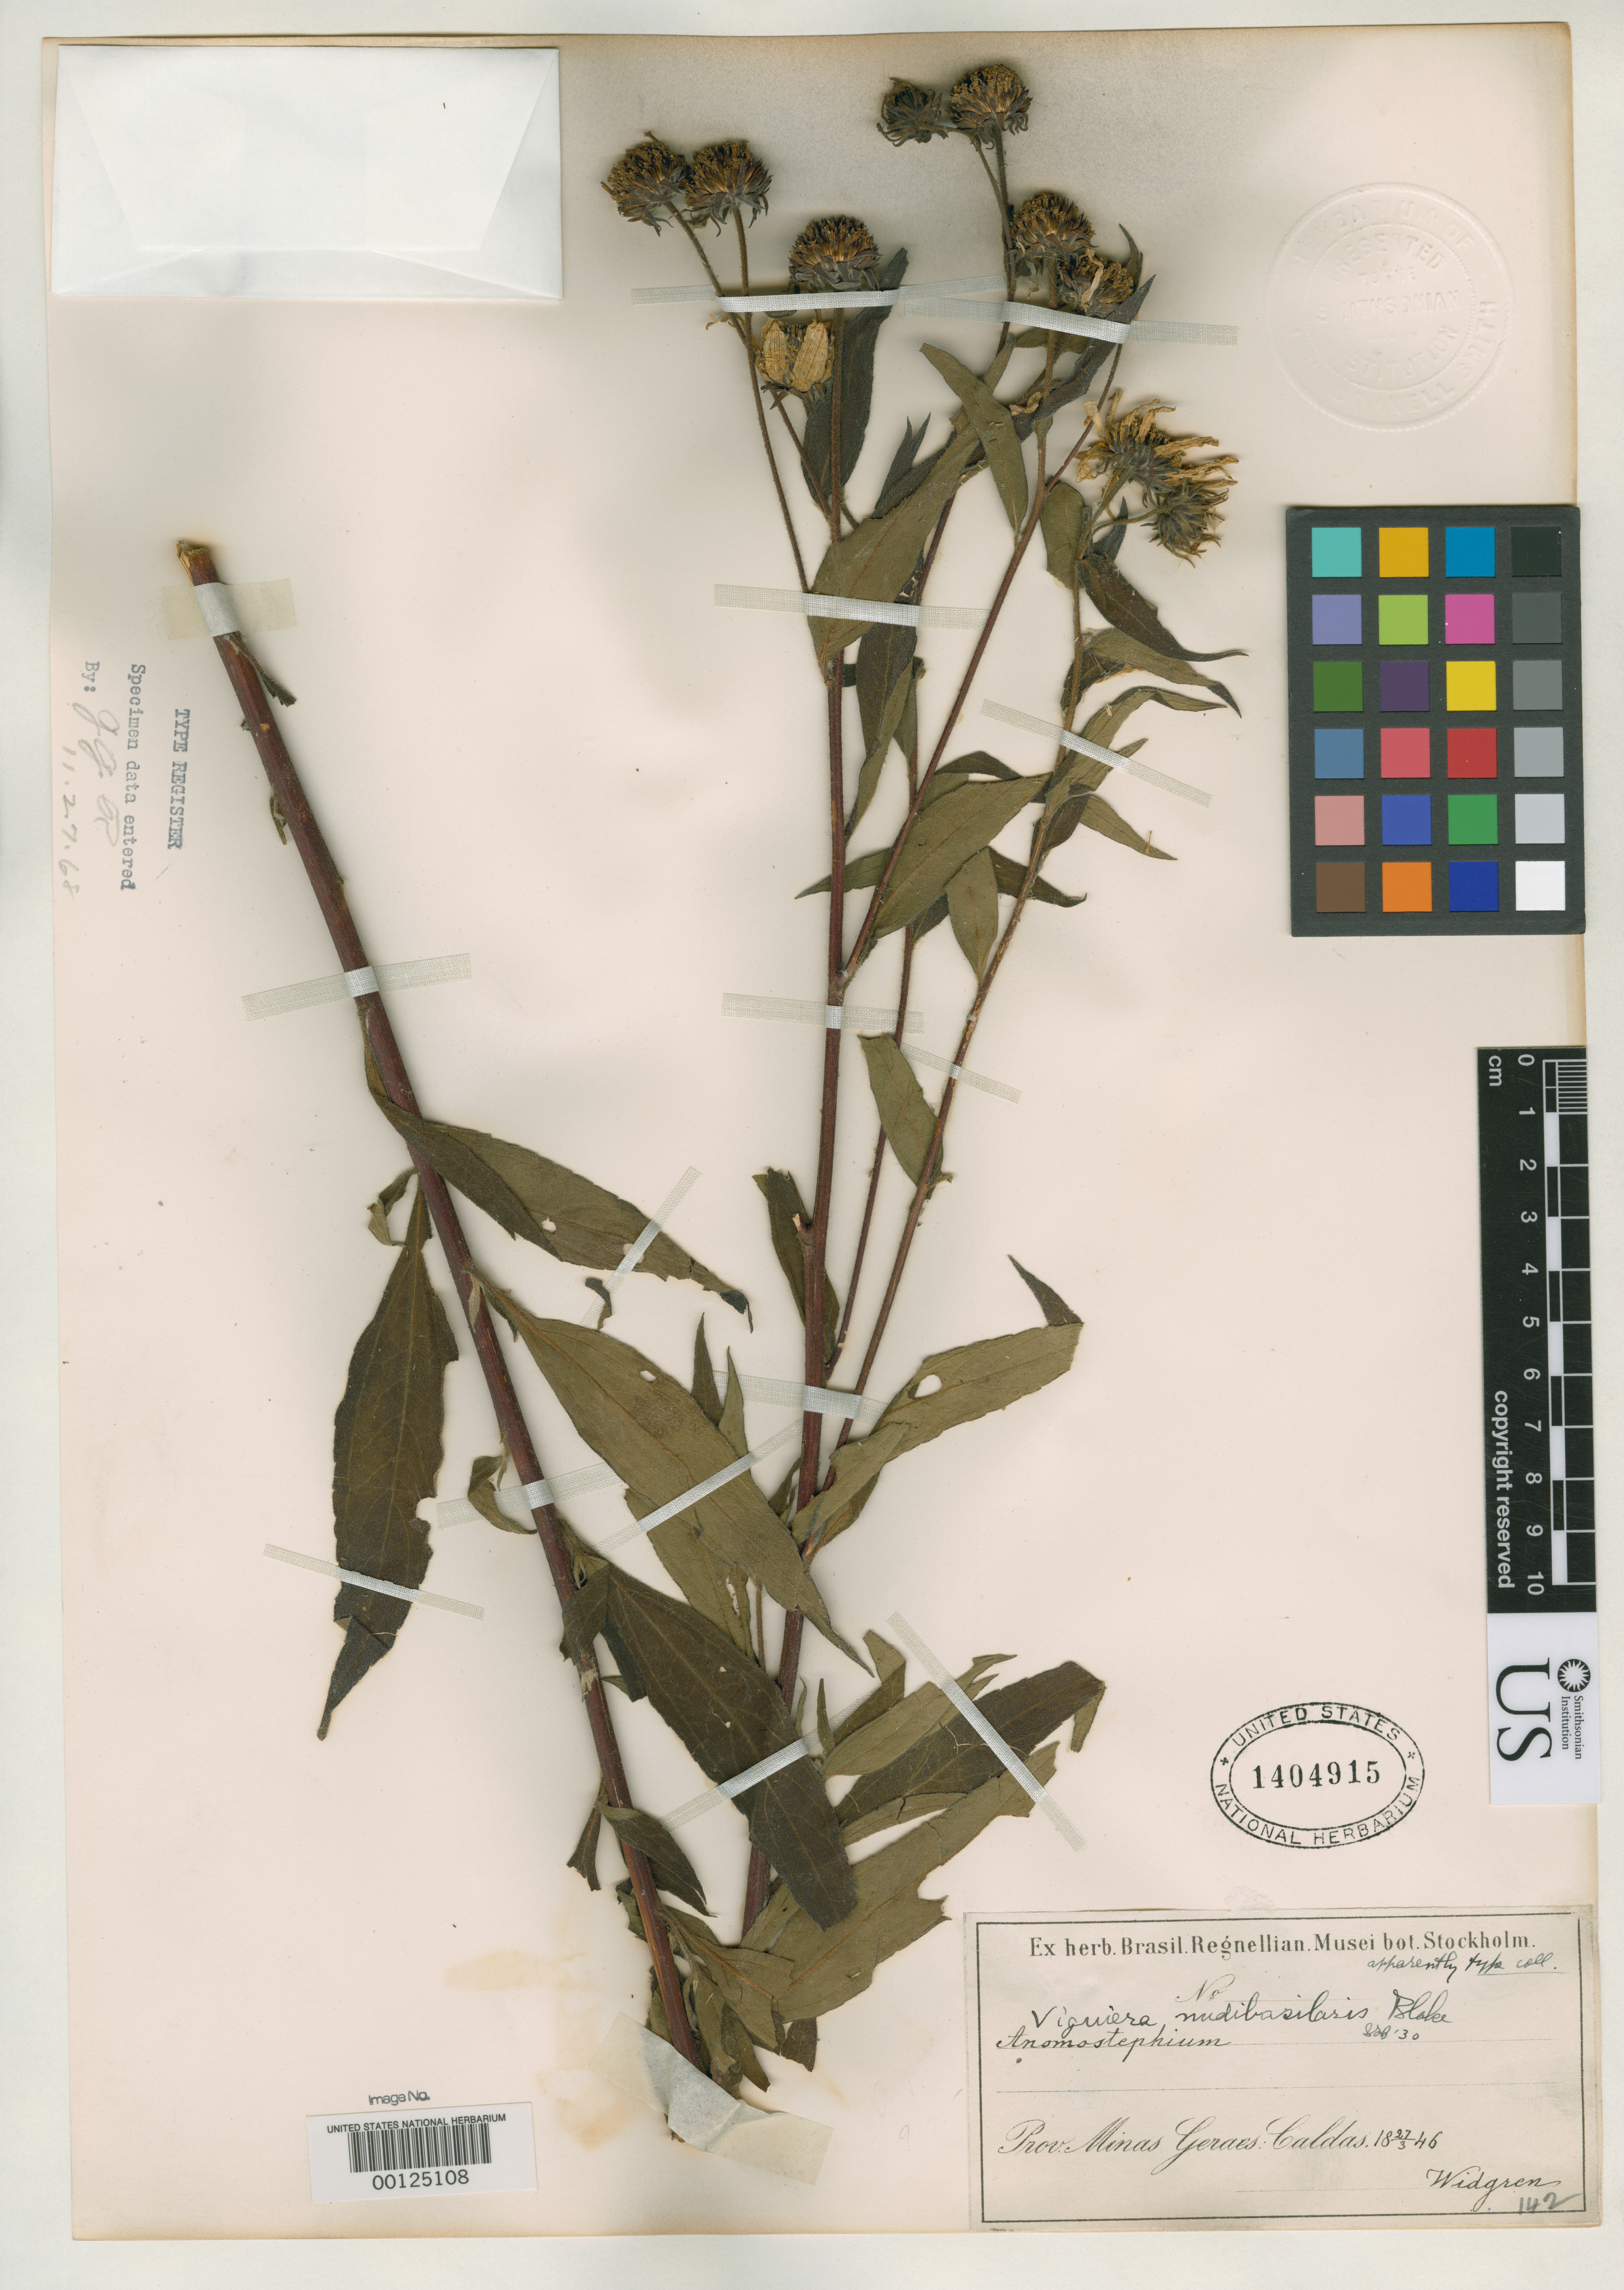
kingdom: Plantae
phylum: Tracheophyta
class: Magnoliopsida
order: Asterales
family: Asteraceae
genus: Viguiera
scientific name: Viguiera nudibasilaris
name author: S.F. Blake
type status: Isotype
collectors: J. Widgren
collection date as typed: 27 Mar 1846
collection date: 1846-03-27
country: Brazil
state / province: Minas Gerais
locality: Caldas.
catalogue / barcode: US 1404915